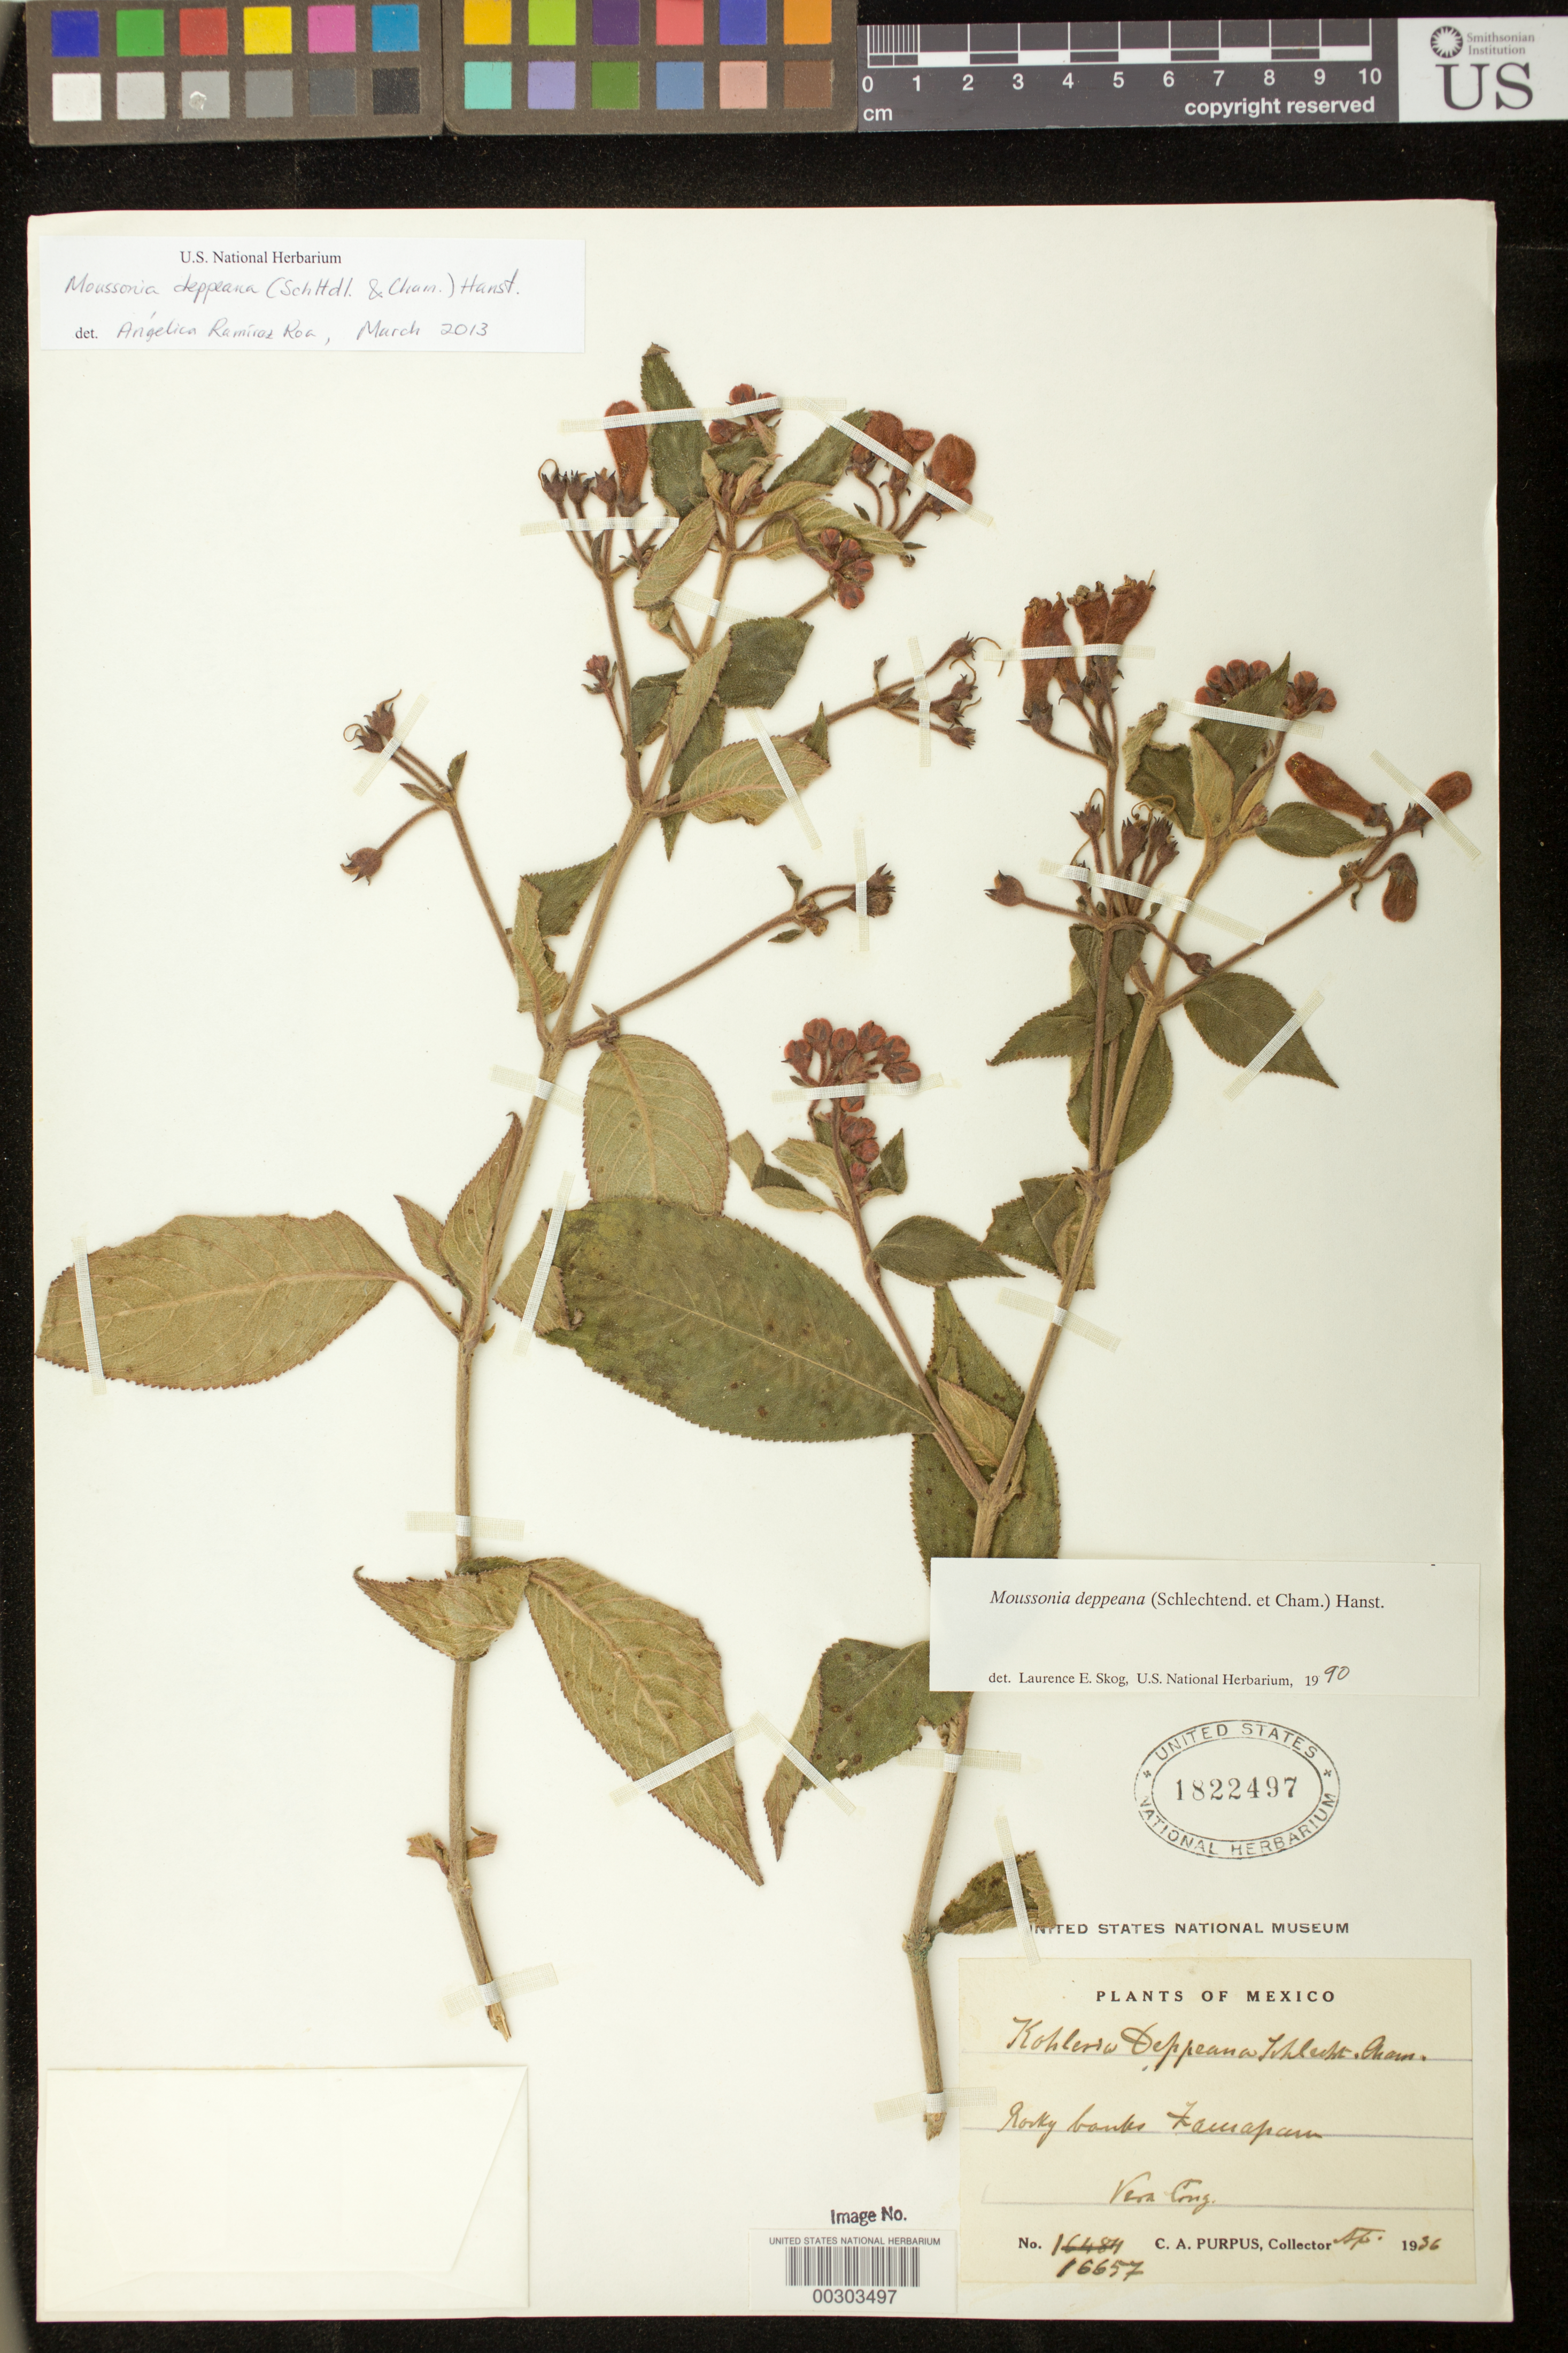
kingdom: Plantae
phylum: Tracheophyta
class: Magnoliopsida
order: Lamiales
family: Gesneriaceae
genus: Moussonia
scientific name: Moussonia deppeana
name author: (Schltdl. & Cham.) Klotzsch ex Hanst.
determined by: Ramírez-Roa, A.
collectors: C. A. Purpus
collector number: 16657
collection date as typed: Sep 1936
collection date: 1936-09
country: Mexico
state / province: Veracruz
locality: Zacerapara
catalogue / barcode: US 1822497